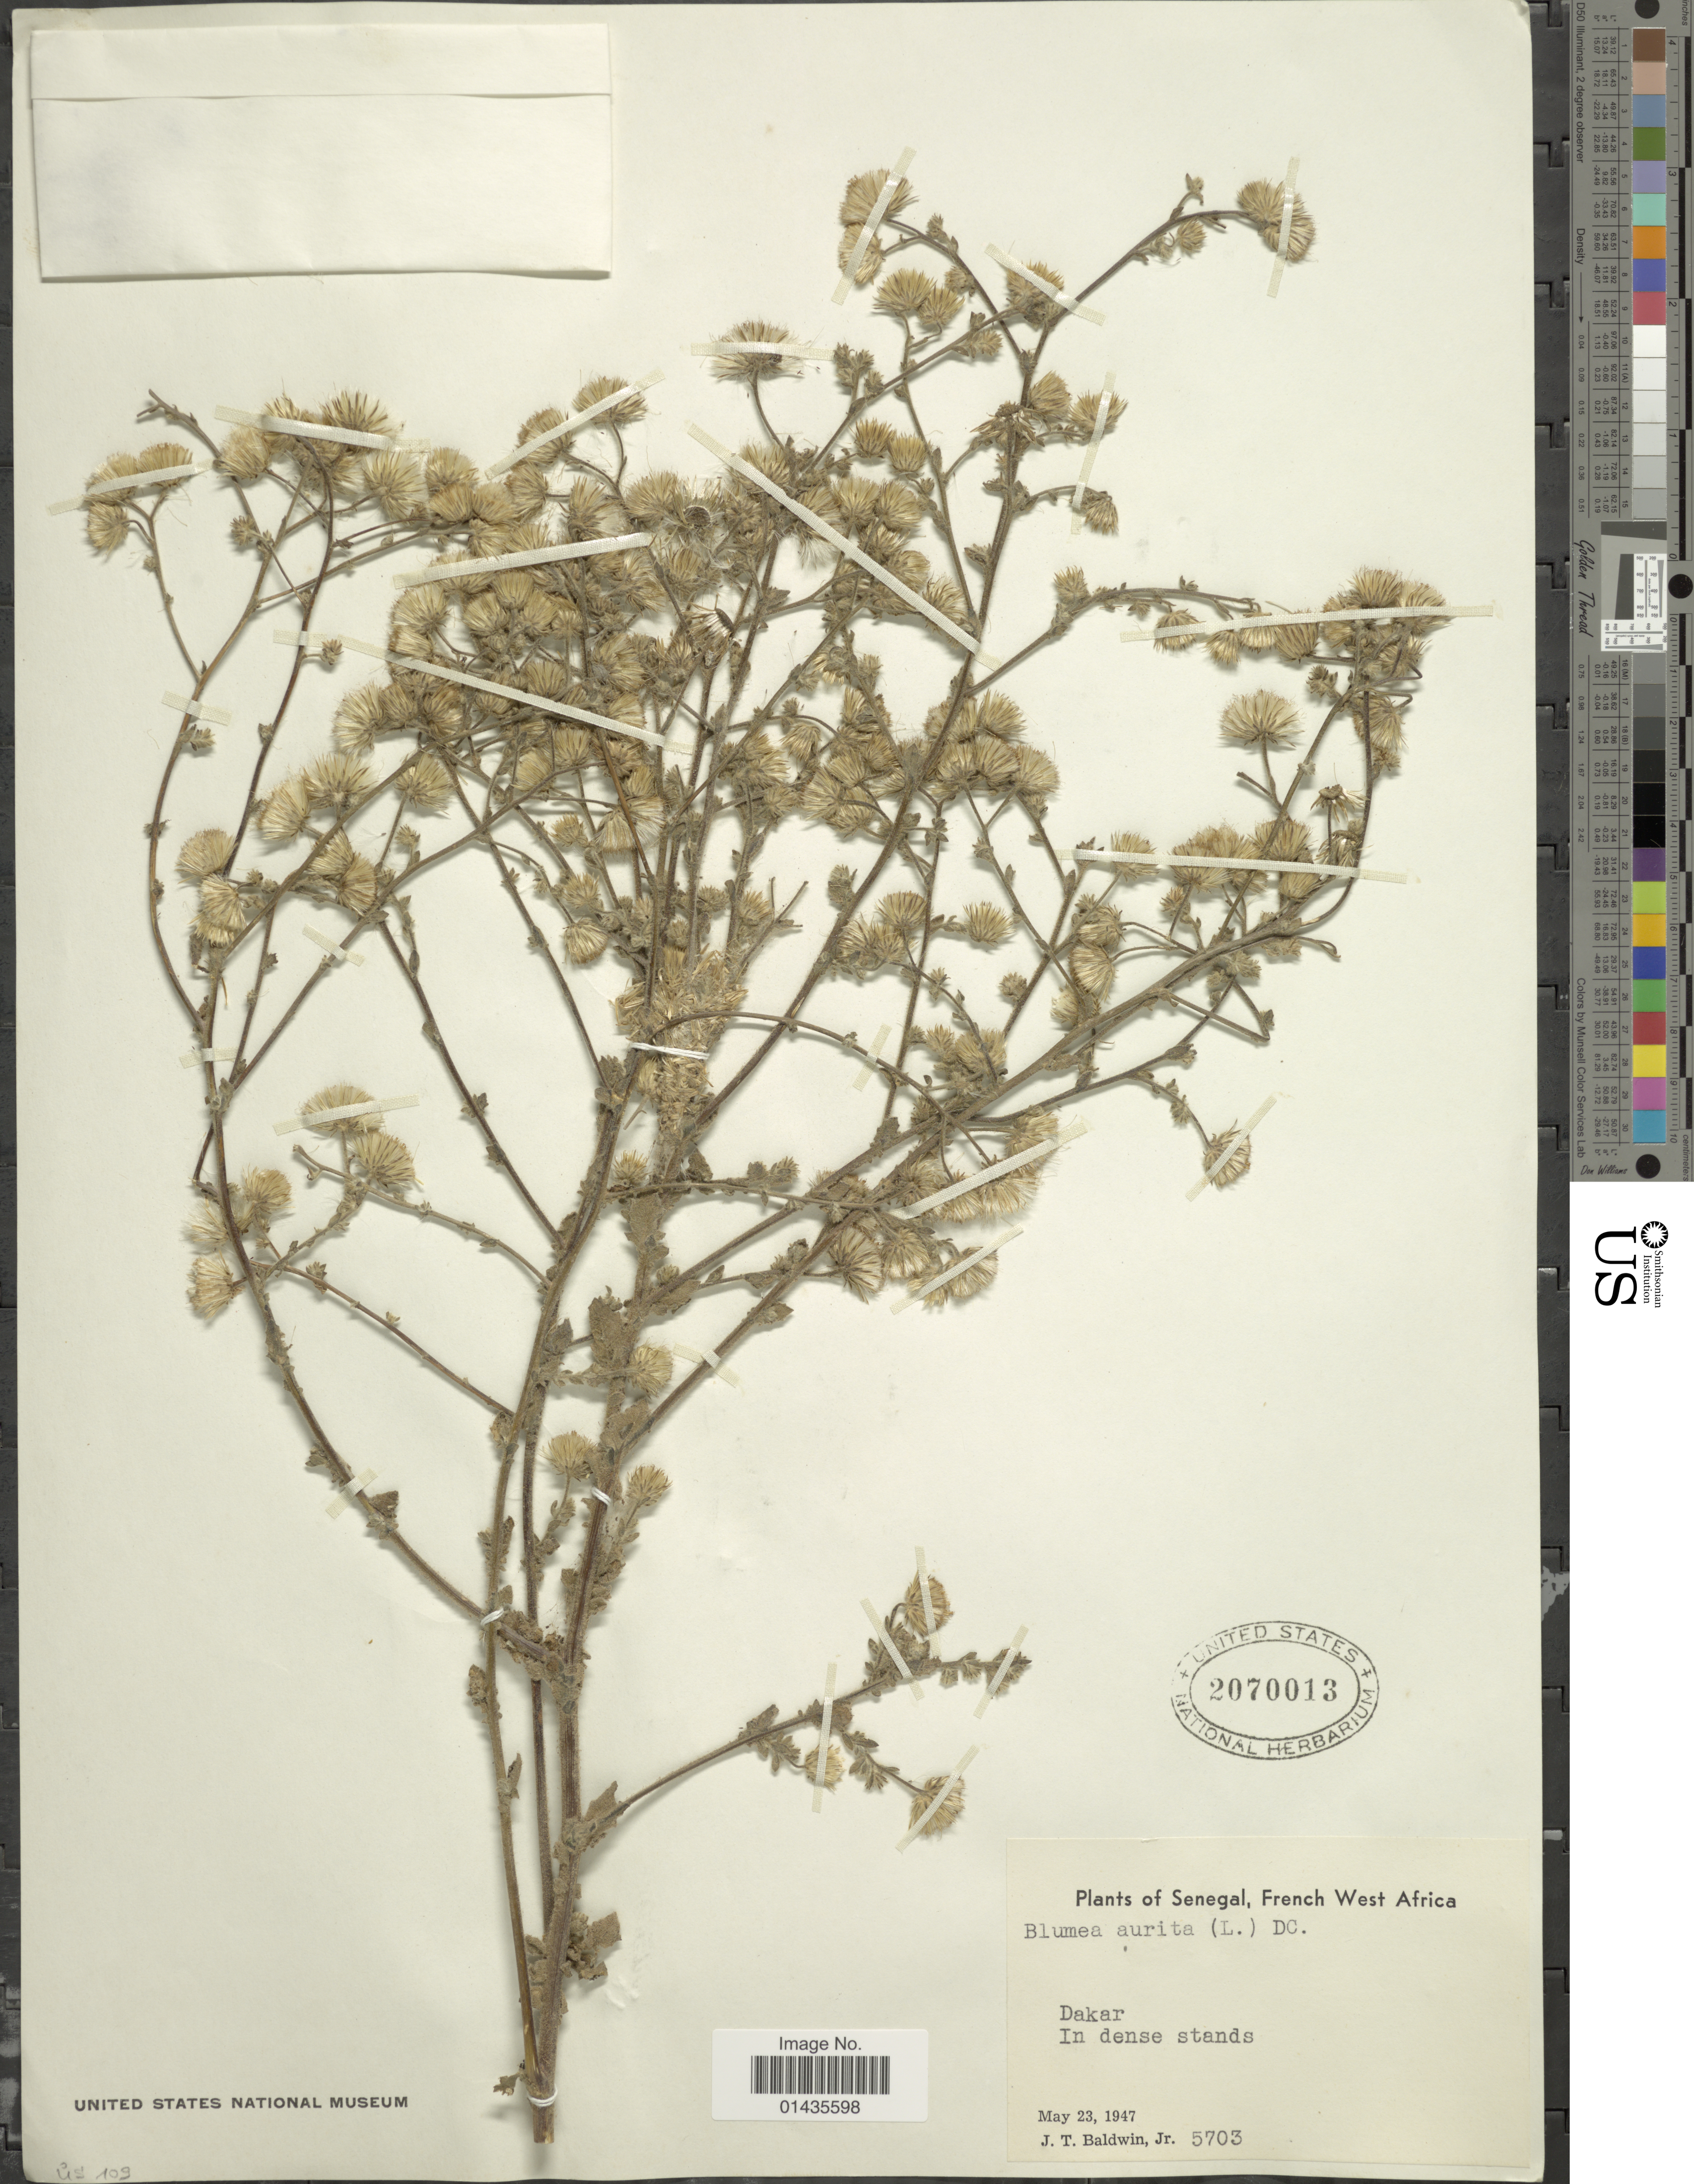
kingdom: Plantae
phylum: Tracheophyta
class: Magnoliopsida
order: Asterales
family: Asteraceae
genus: Blumea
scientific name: Blumea aurita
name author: (L. f.) DC.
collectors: J. T. Baldwin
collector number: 5703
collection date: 1947-05-23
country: Senegal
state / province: Dakar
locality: French West Africa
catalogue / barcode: US 2070013